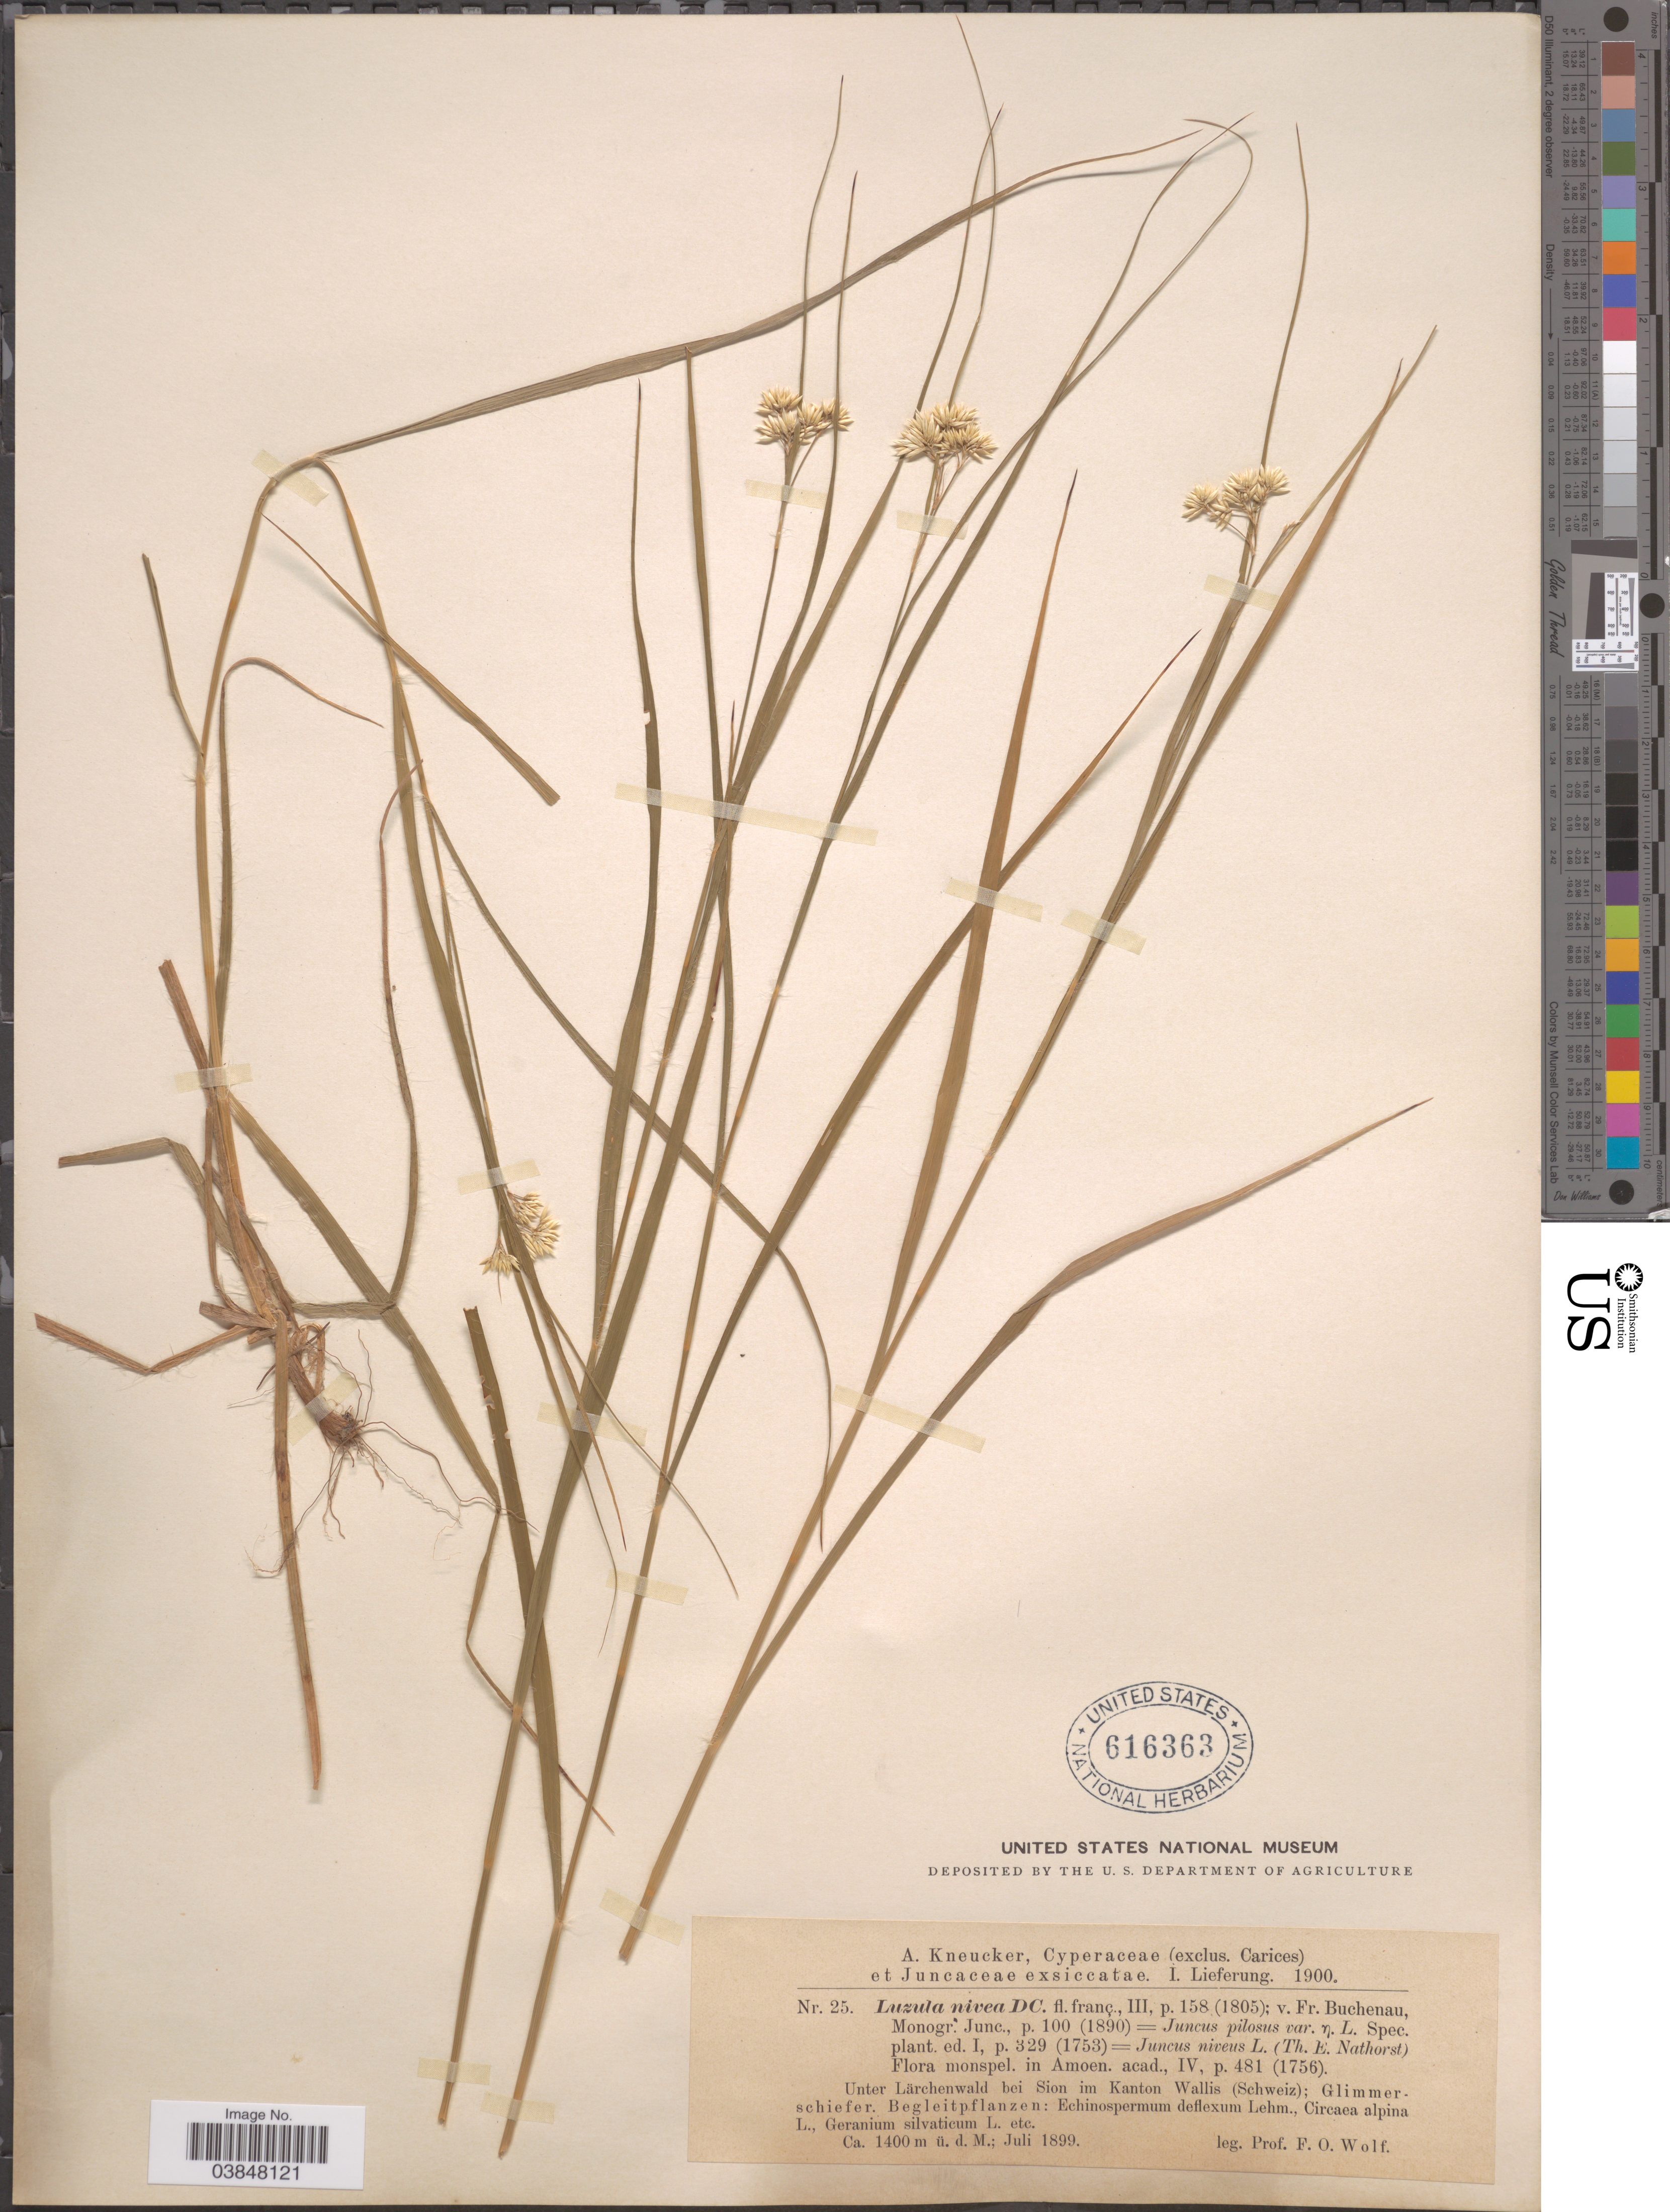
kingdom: Plantae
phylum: Tracheophyta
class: Liliopsida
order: Poales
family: Juncaceae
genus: Luzula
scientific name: Luzula nivea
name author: (L.) DC.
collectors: F. Wolf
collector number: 25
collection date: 1899-07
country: Switzerland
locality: Unter Lärchenwald bei Sion im Kanton Wallis (Schweiz); Glimmer-schiefer.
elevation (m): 1400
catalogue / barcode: US 616363